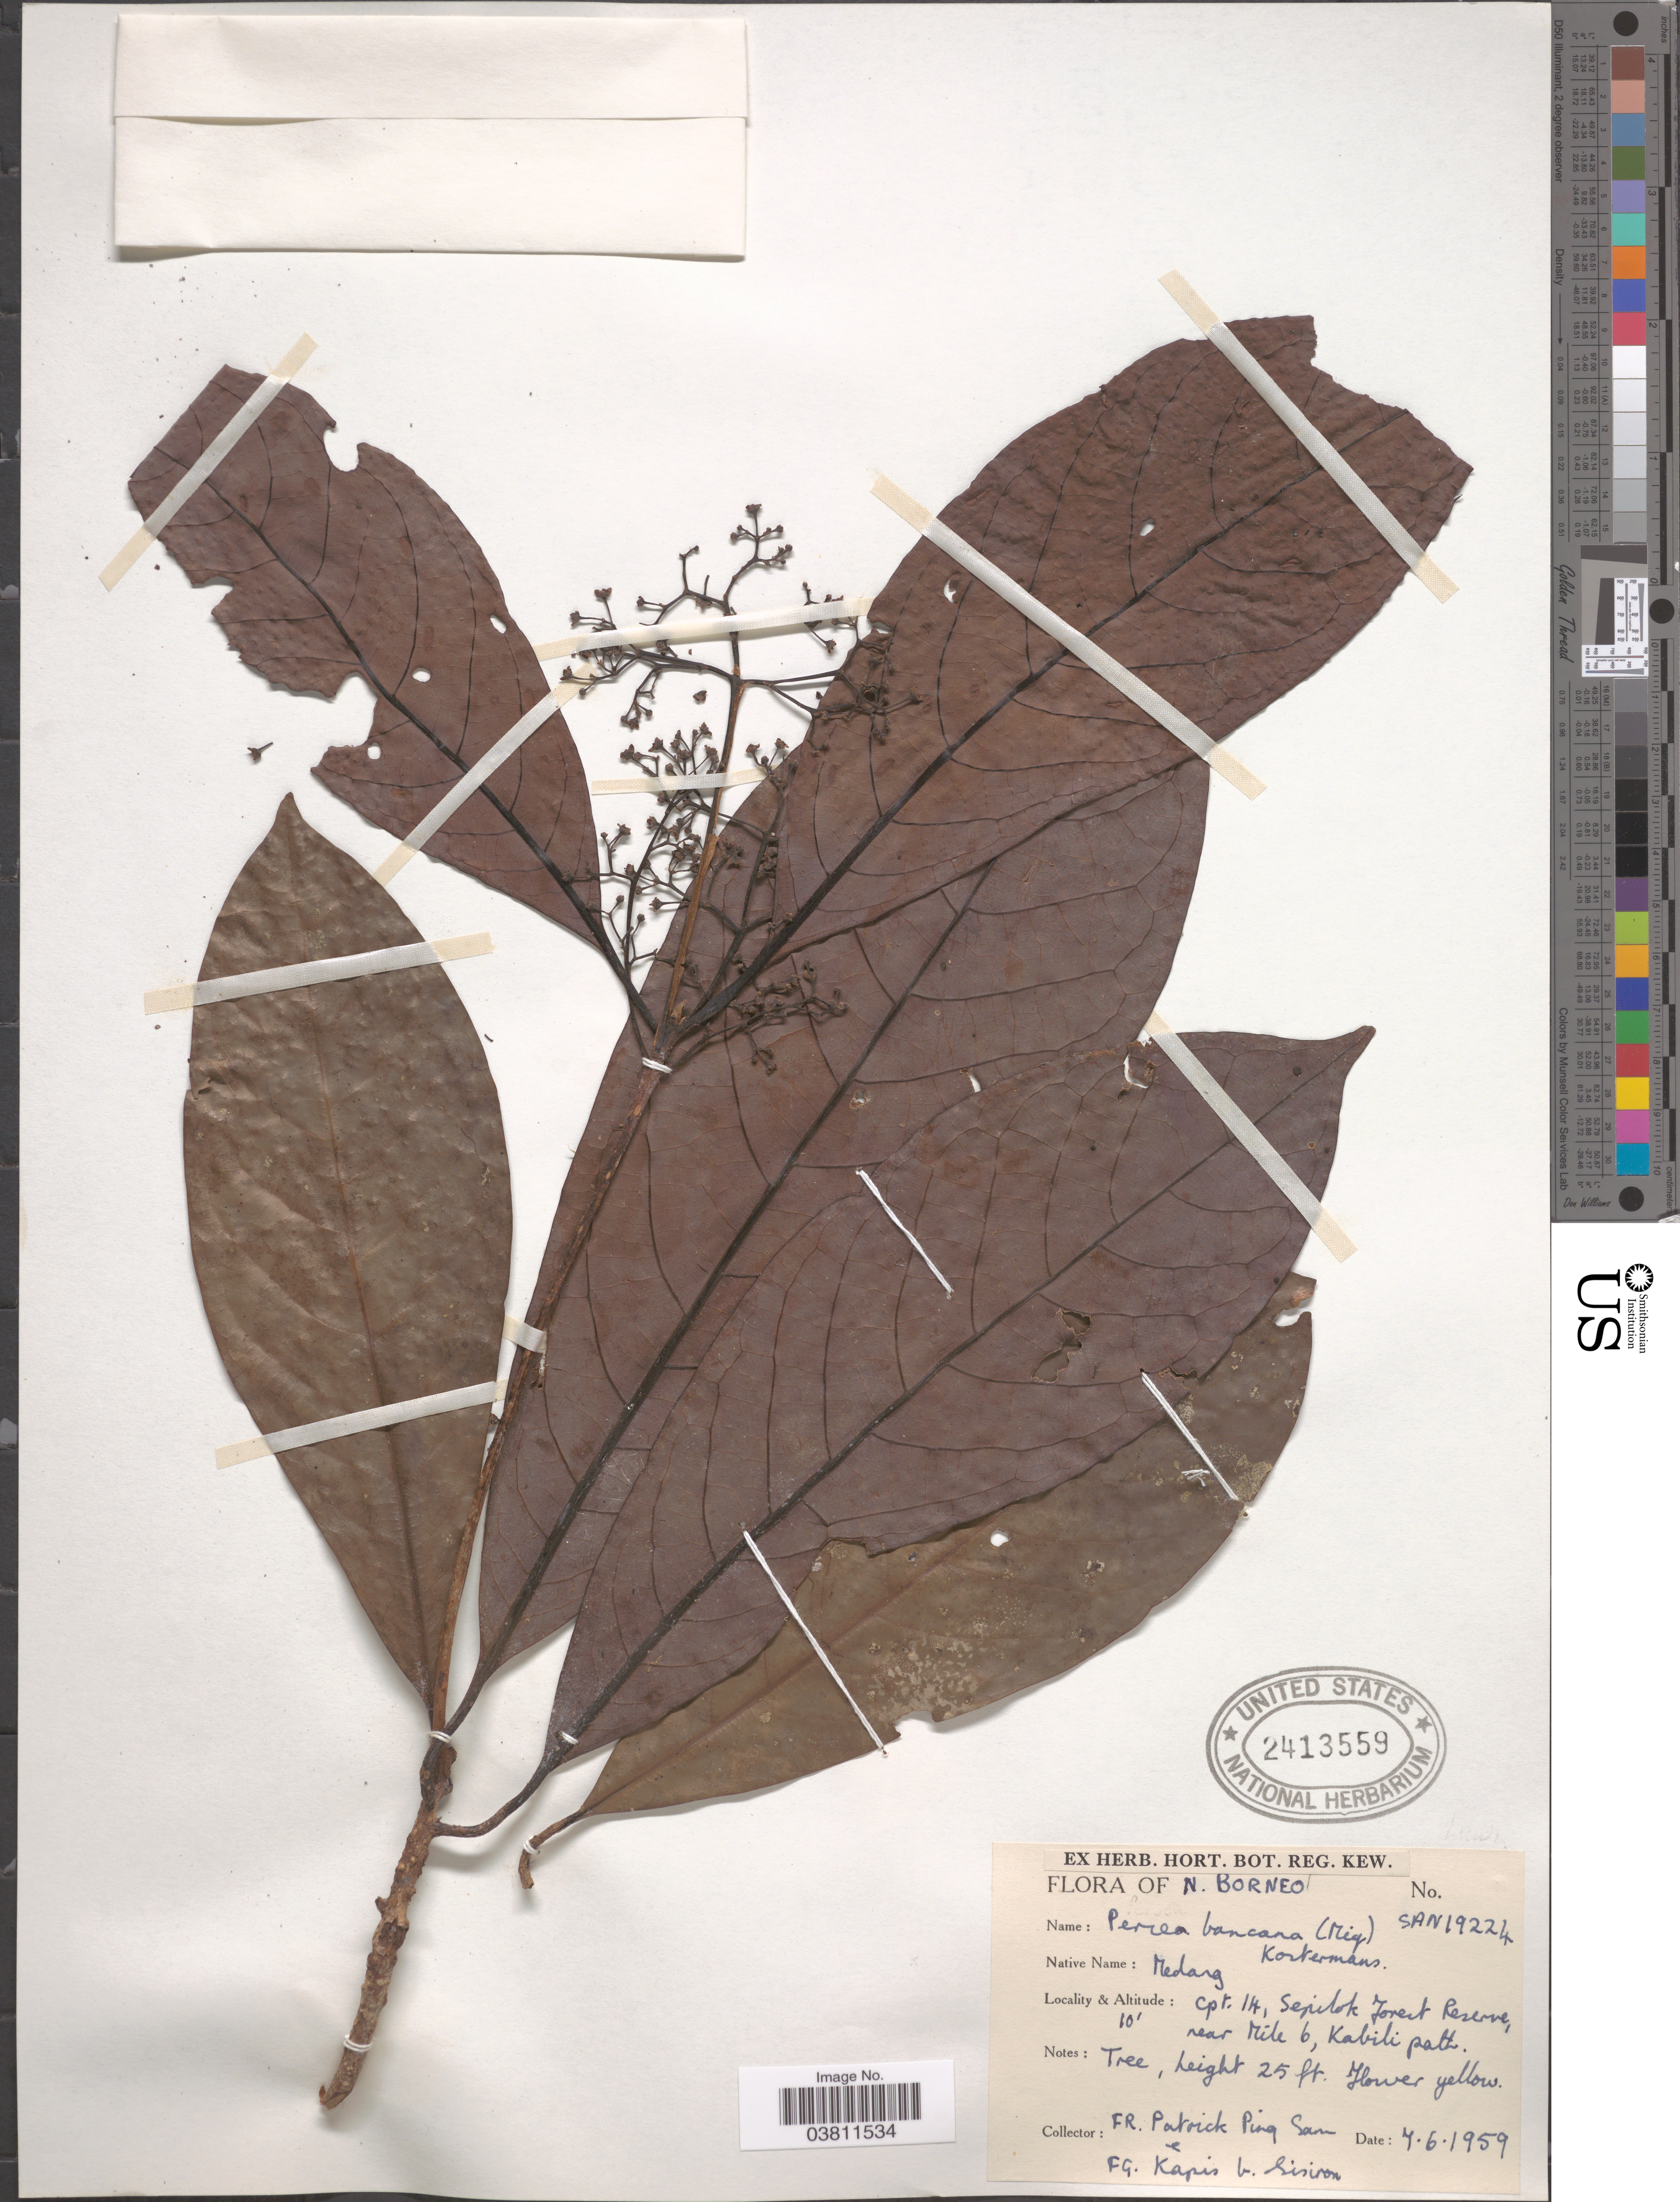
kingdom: Plantae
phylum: Tracheophyta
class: Magnoliopsida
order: Laurales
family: Lauraceae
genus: Persea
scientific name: Persea bancana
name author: (Miq.) Kosterm.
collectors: Patrick Ping San & Kapis bin Sisiron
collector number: SAN19224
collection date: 1959-06-04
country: Malaysia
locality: N. Borneo. Cpt. 14, Sepilok Forest Reserve, near Mile 6, Kabili path.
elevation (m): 3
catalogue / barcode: US 2413559